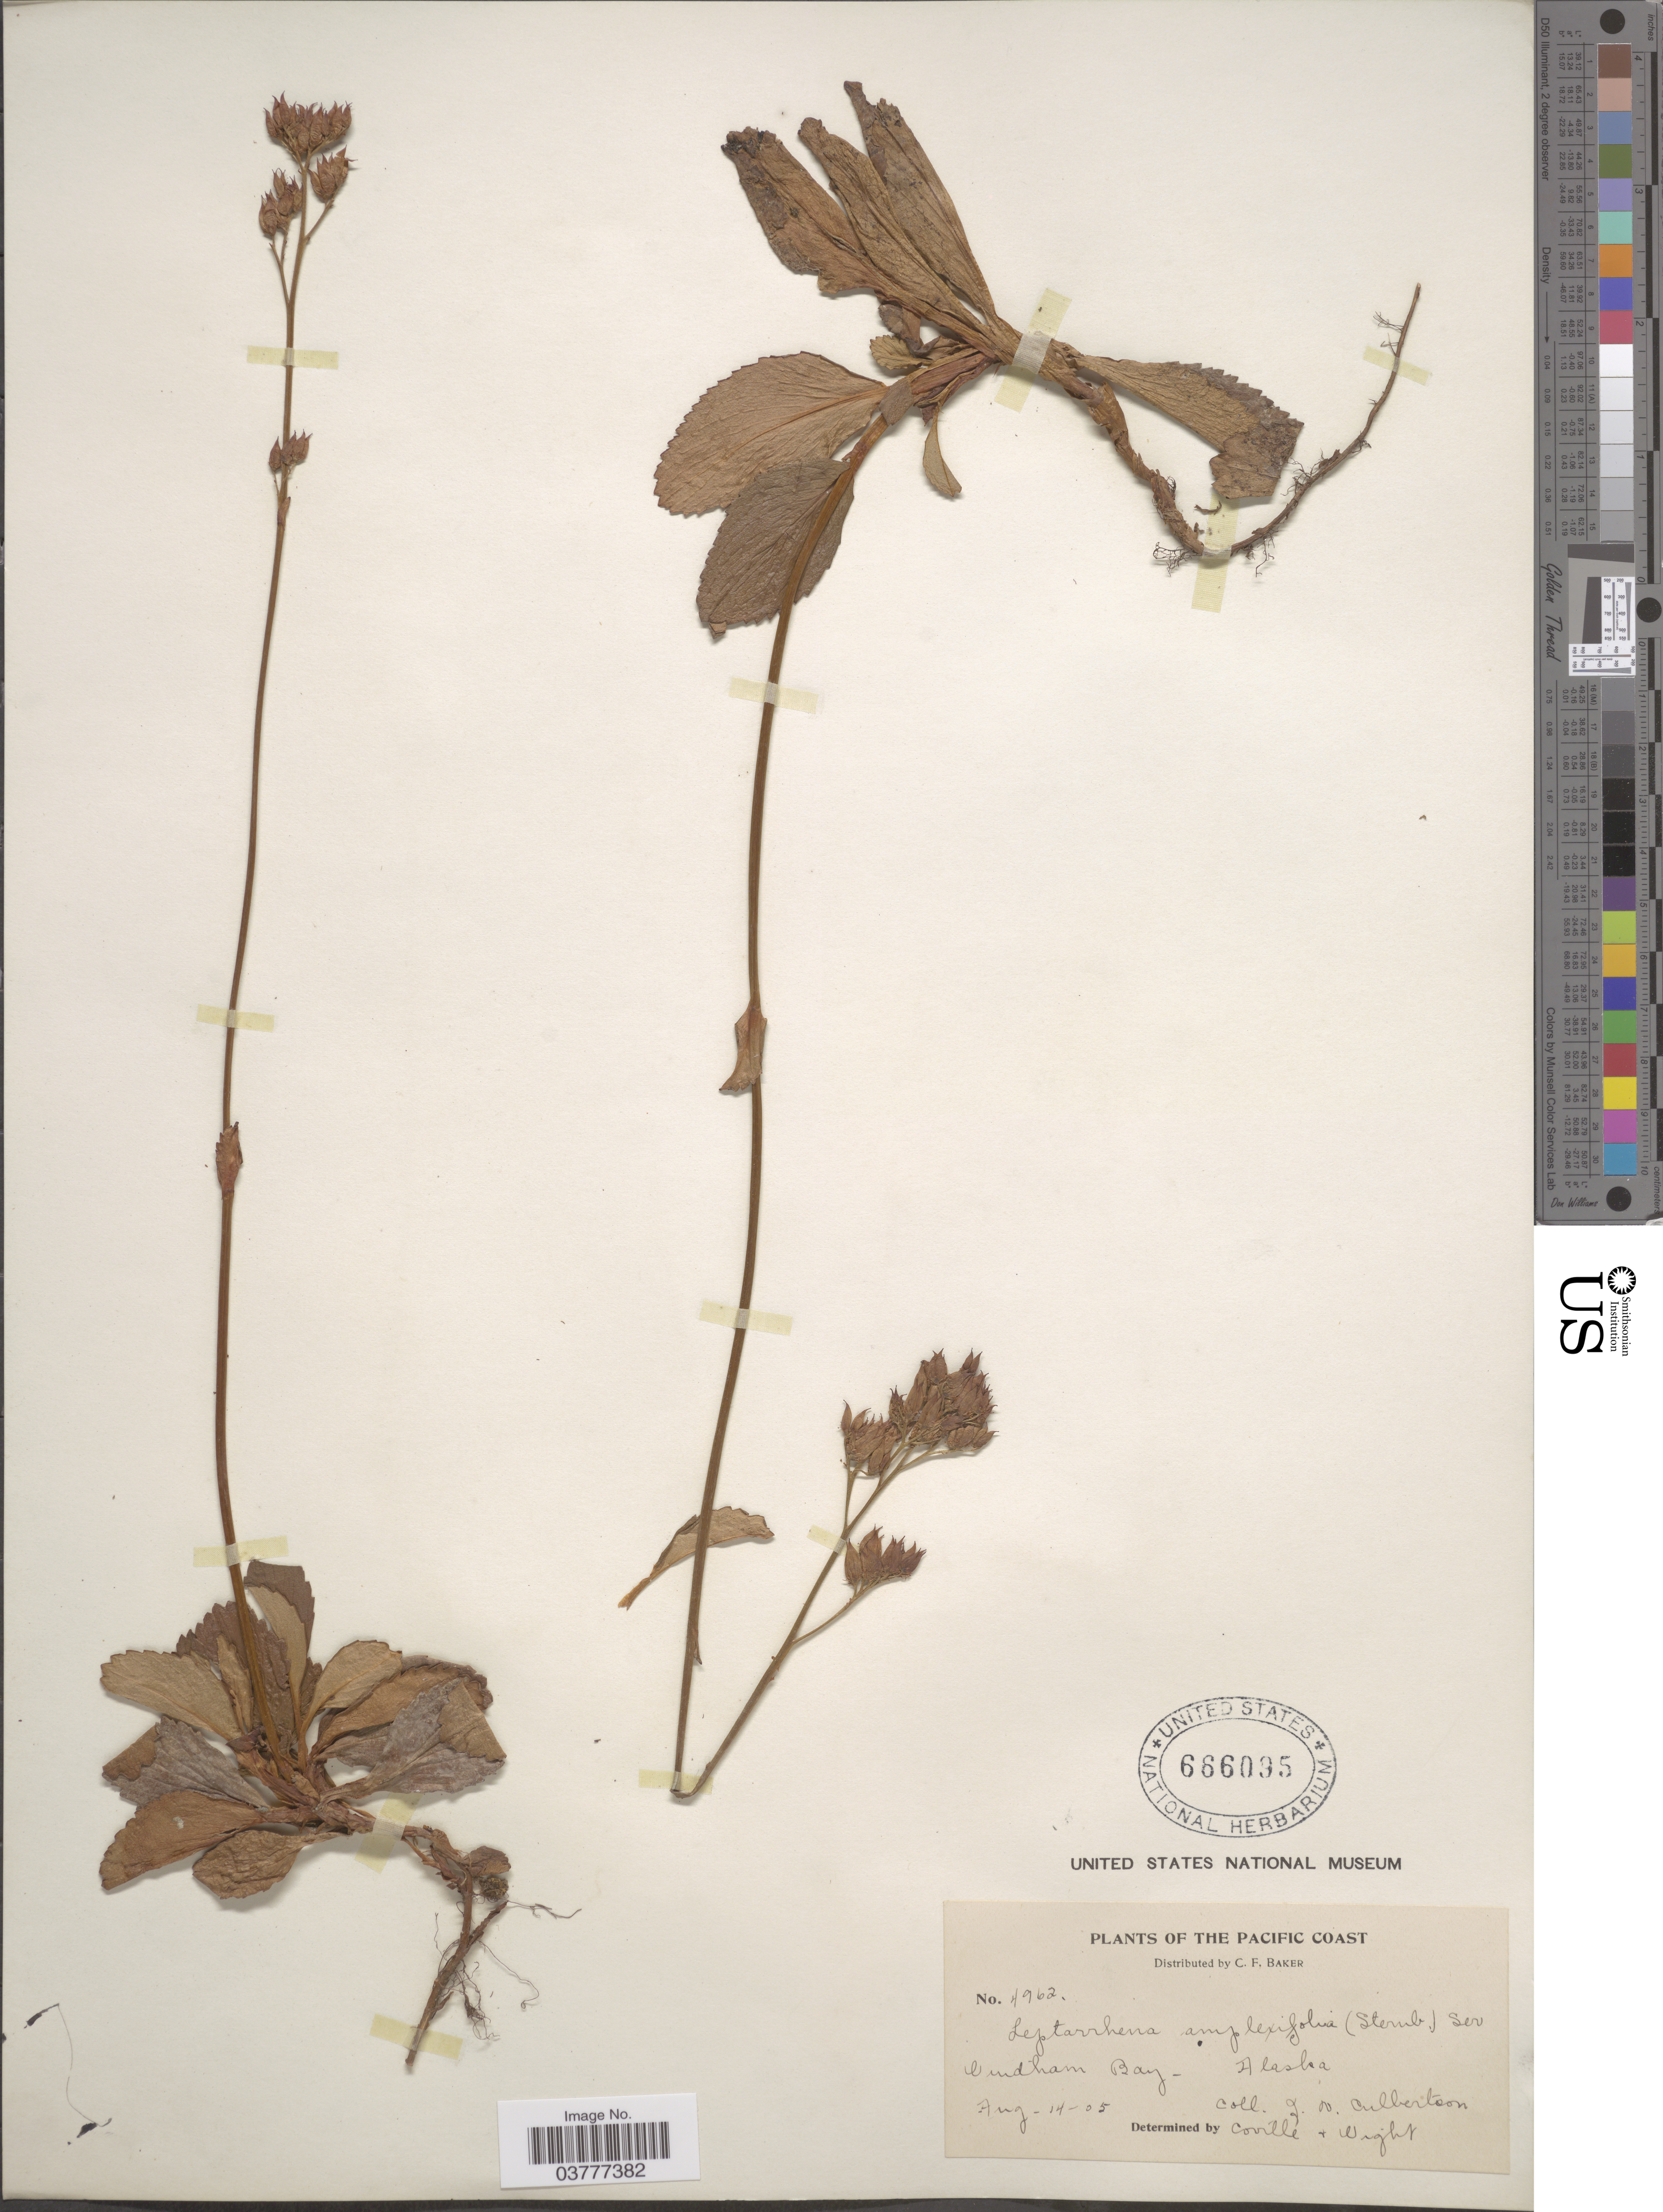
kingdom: Plantae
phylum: Tracheophyta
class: Magnoliopsida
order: Saxifragales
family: Saxifragaceae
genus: Leptarrhena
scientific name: Leptarrhena pyrolifolia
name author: (D. Don) Ser.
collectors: J. Culbertson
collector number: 4962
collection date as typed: Transcribed d/m/y: 14/8/5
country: United States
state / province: Alaska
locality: The Pacific Coast. Windham Bay.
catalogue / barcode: US 666095